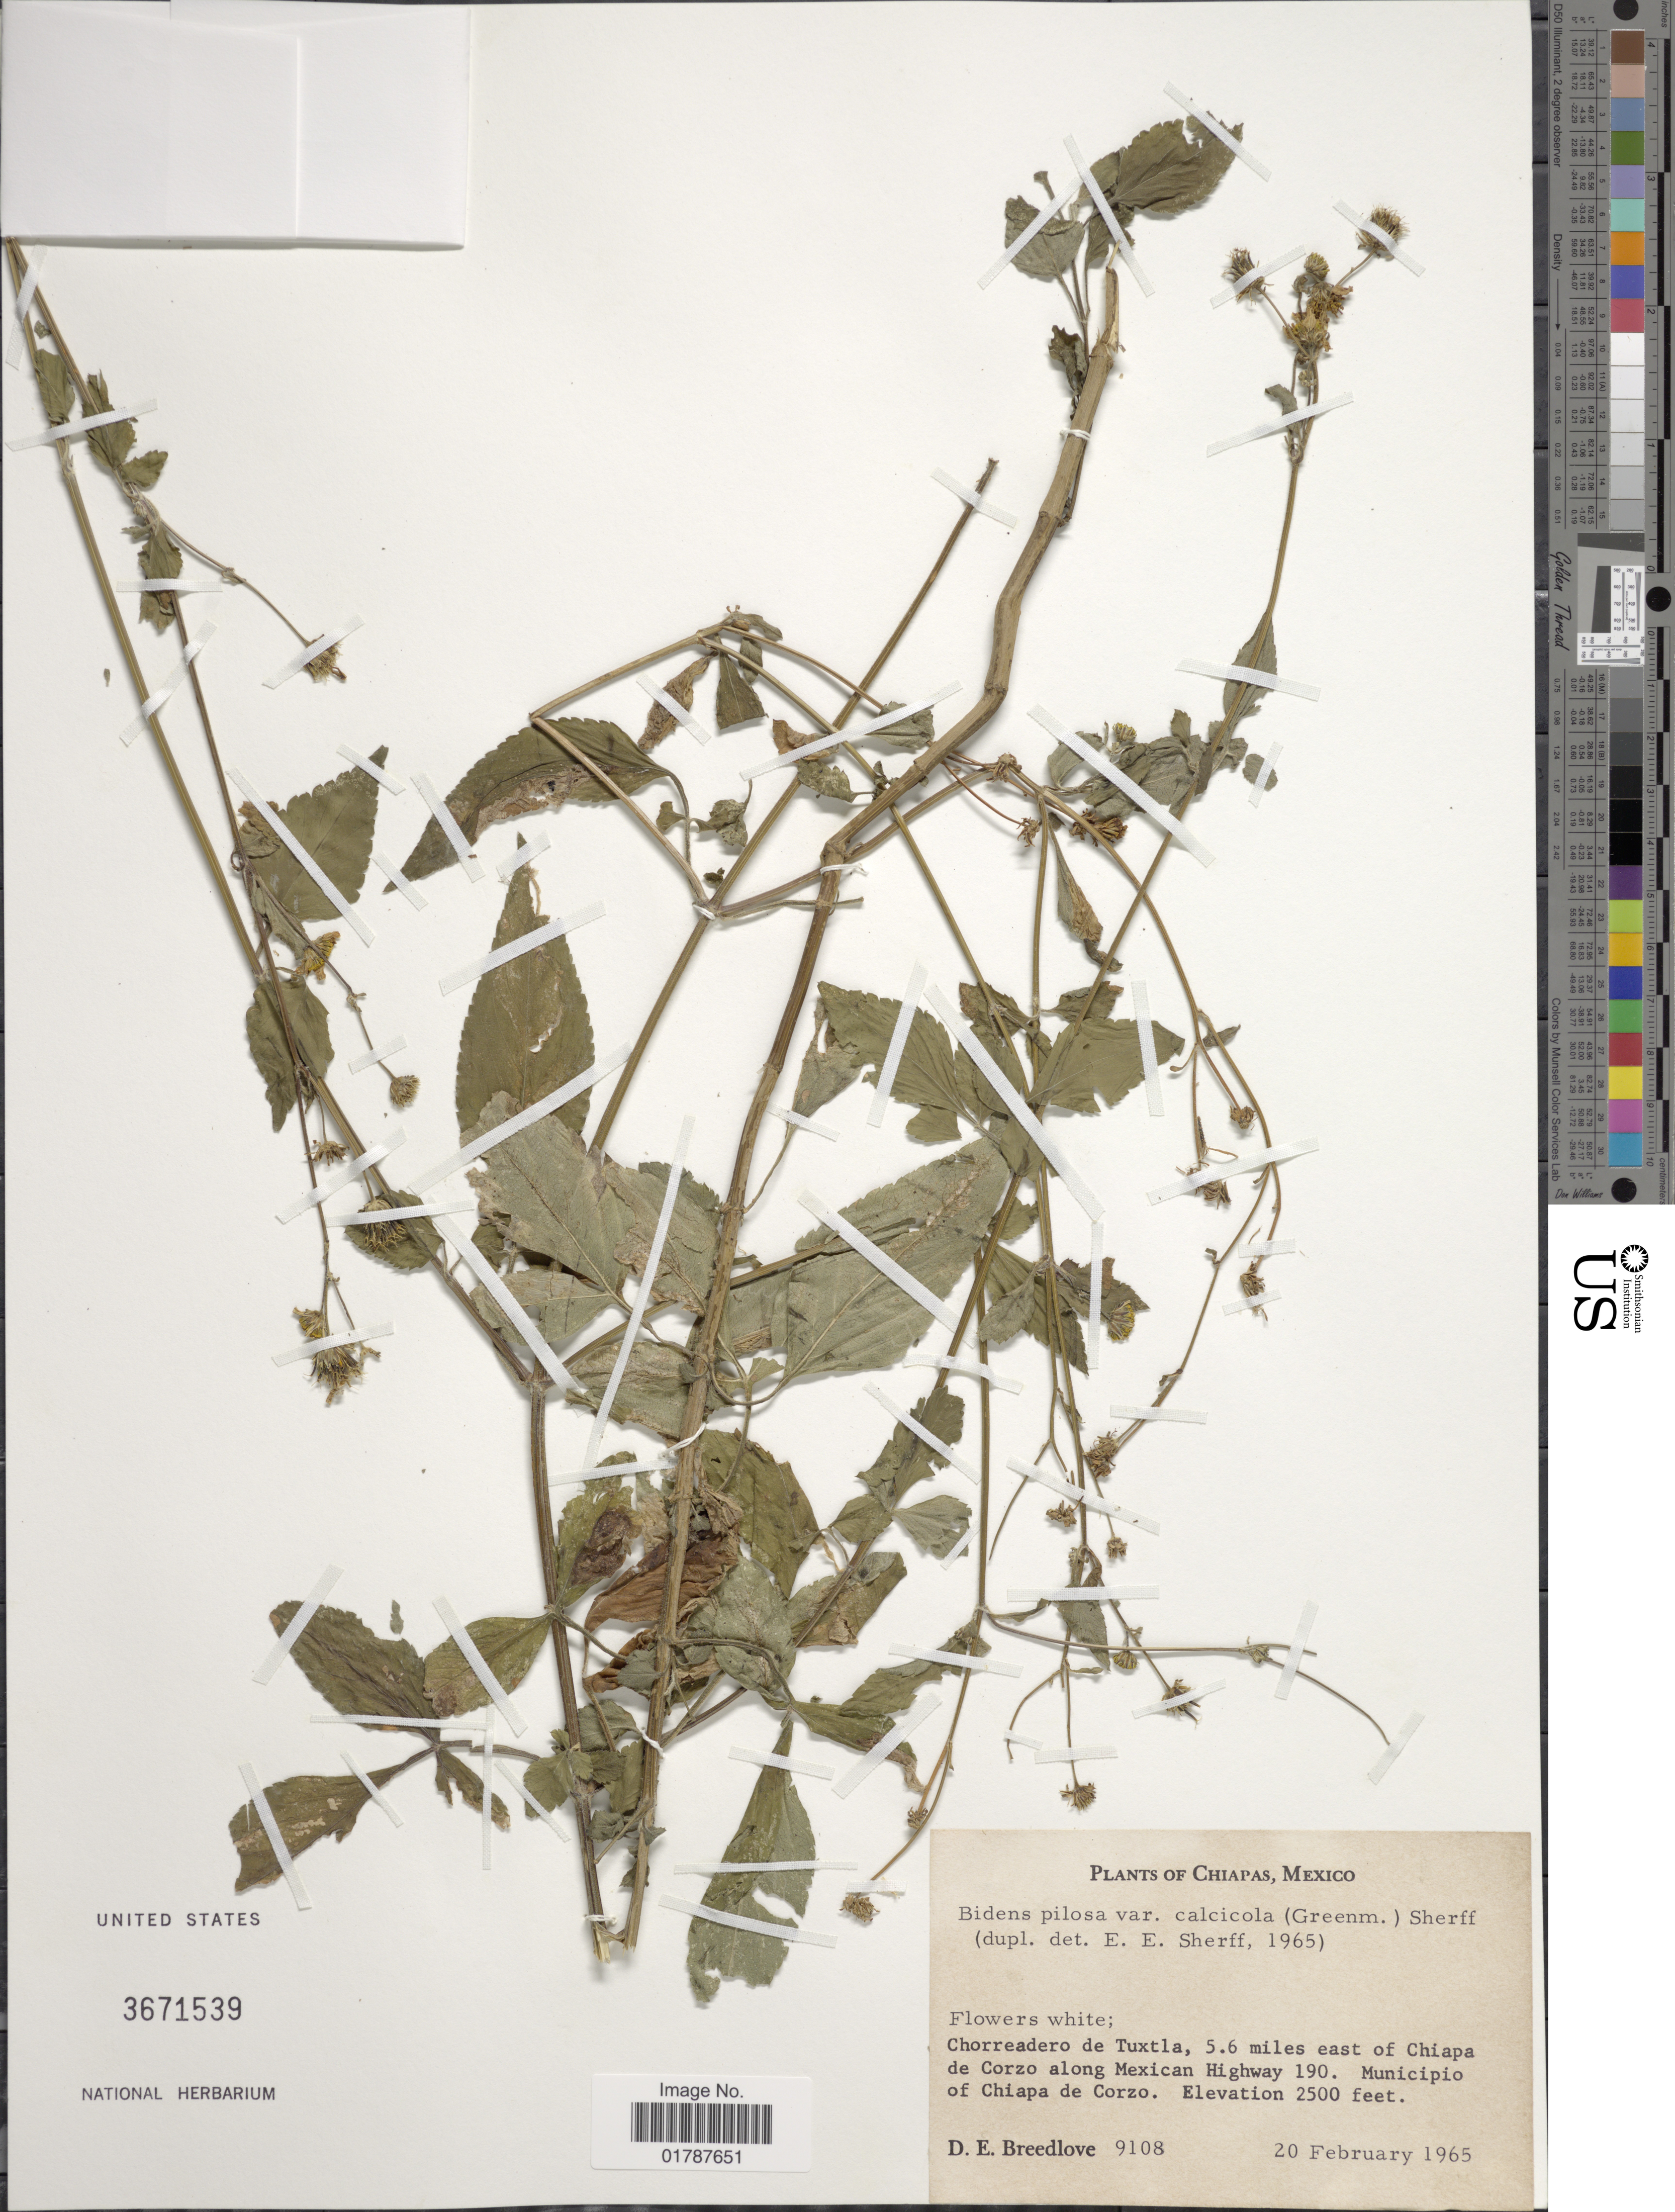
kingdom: Plantae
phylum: Tracheophyta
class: Magnoliopsida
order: Asterales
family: Asteraceae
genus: Bidens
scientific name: Bidens pilosa var. calcicola f. discoidea Sherff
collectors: D. E. Breedlove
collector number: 9108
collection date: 1965-02-20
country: Mexico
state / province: Chiapas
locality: Chorreadero de Tuxtla, 5.6 miles east of Chiapa de Corzo along Mexican Highway 190, Municipio of Chiapa de Corzo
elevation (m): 762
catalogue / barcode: US 3671539